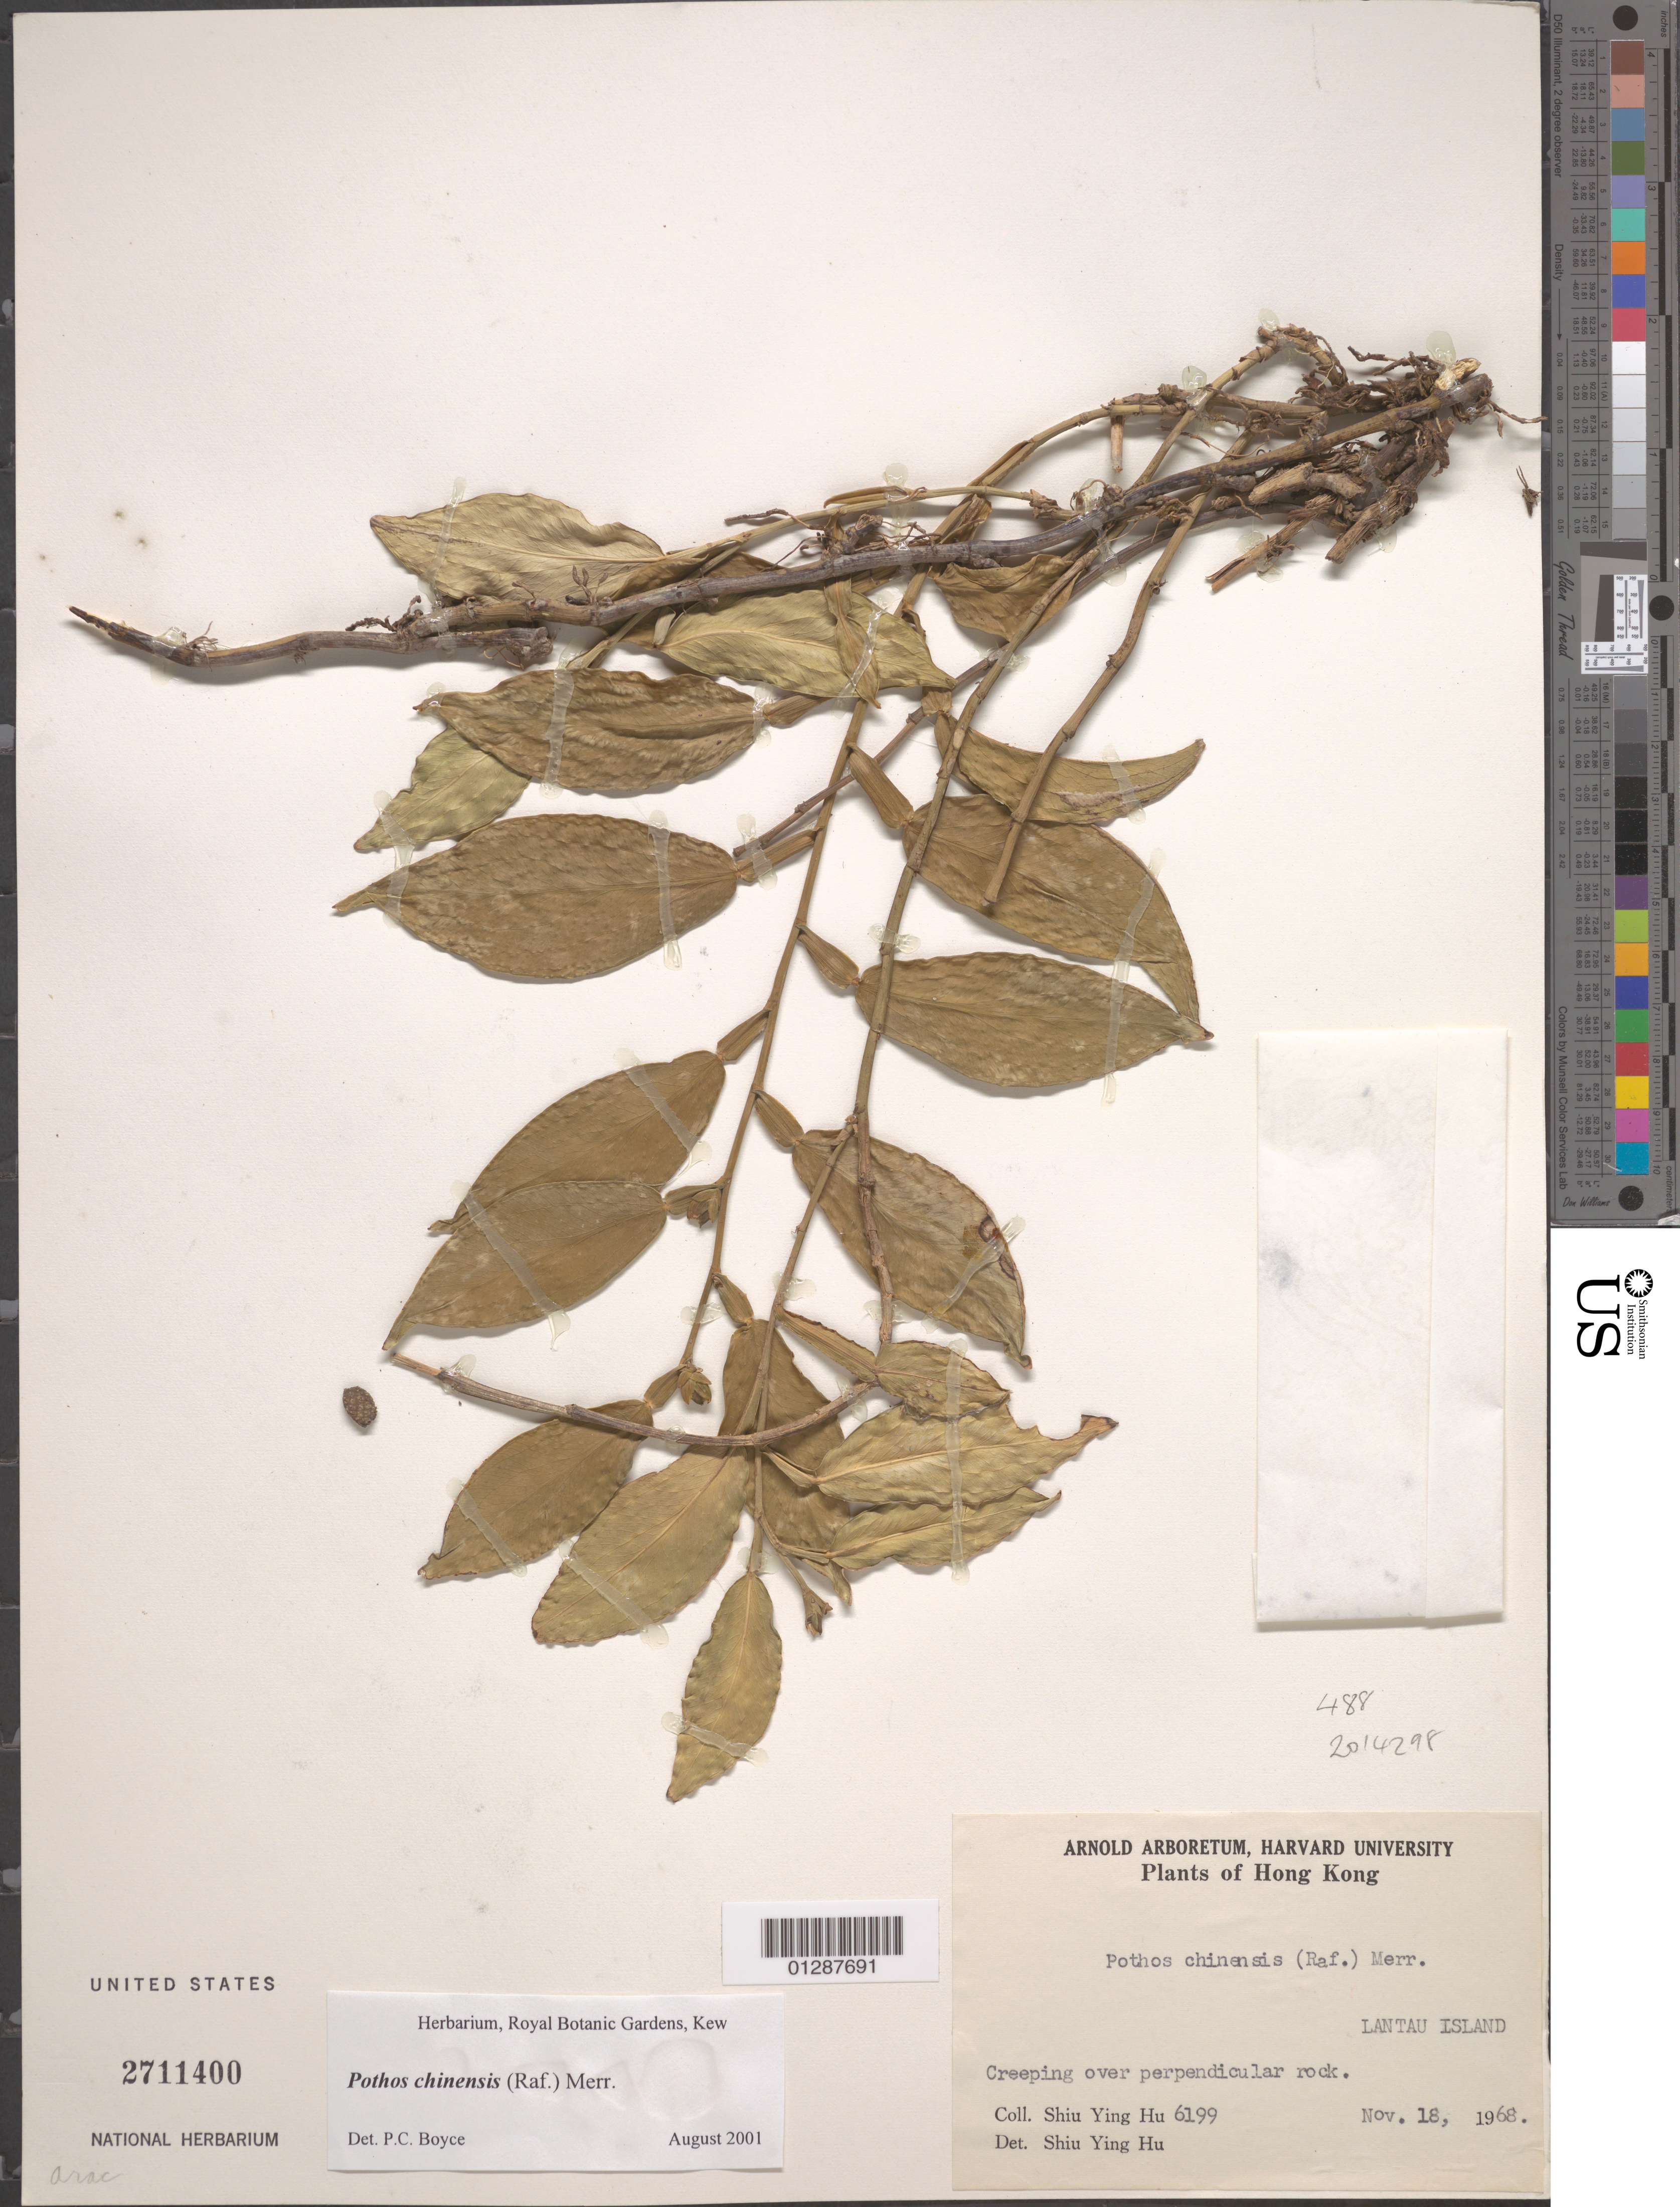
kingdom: Plantae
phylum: Tracheophyta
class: Liliopsida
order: Alismatales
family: Araceae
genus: Pothos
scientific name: Pothos chinensis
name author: (Raf.) Merr.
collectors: S. Y. Hu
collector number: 6199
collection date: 1968-11-18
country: China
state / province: Hong Kong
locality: Lantau Island.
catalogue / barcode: US 2711400